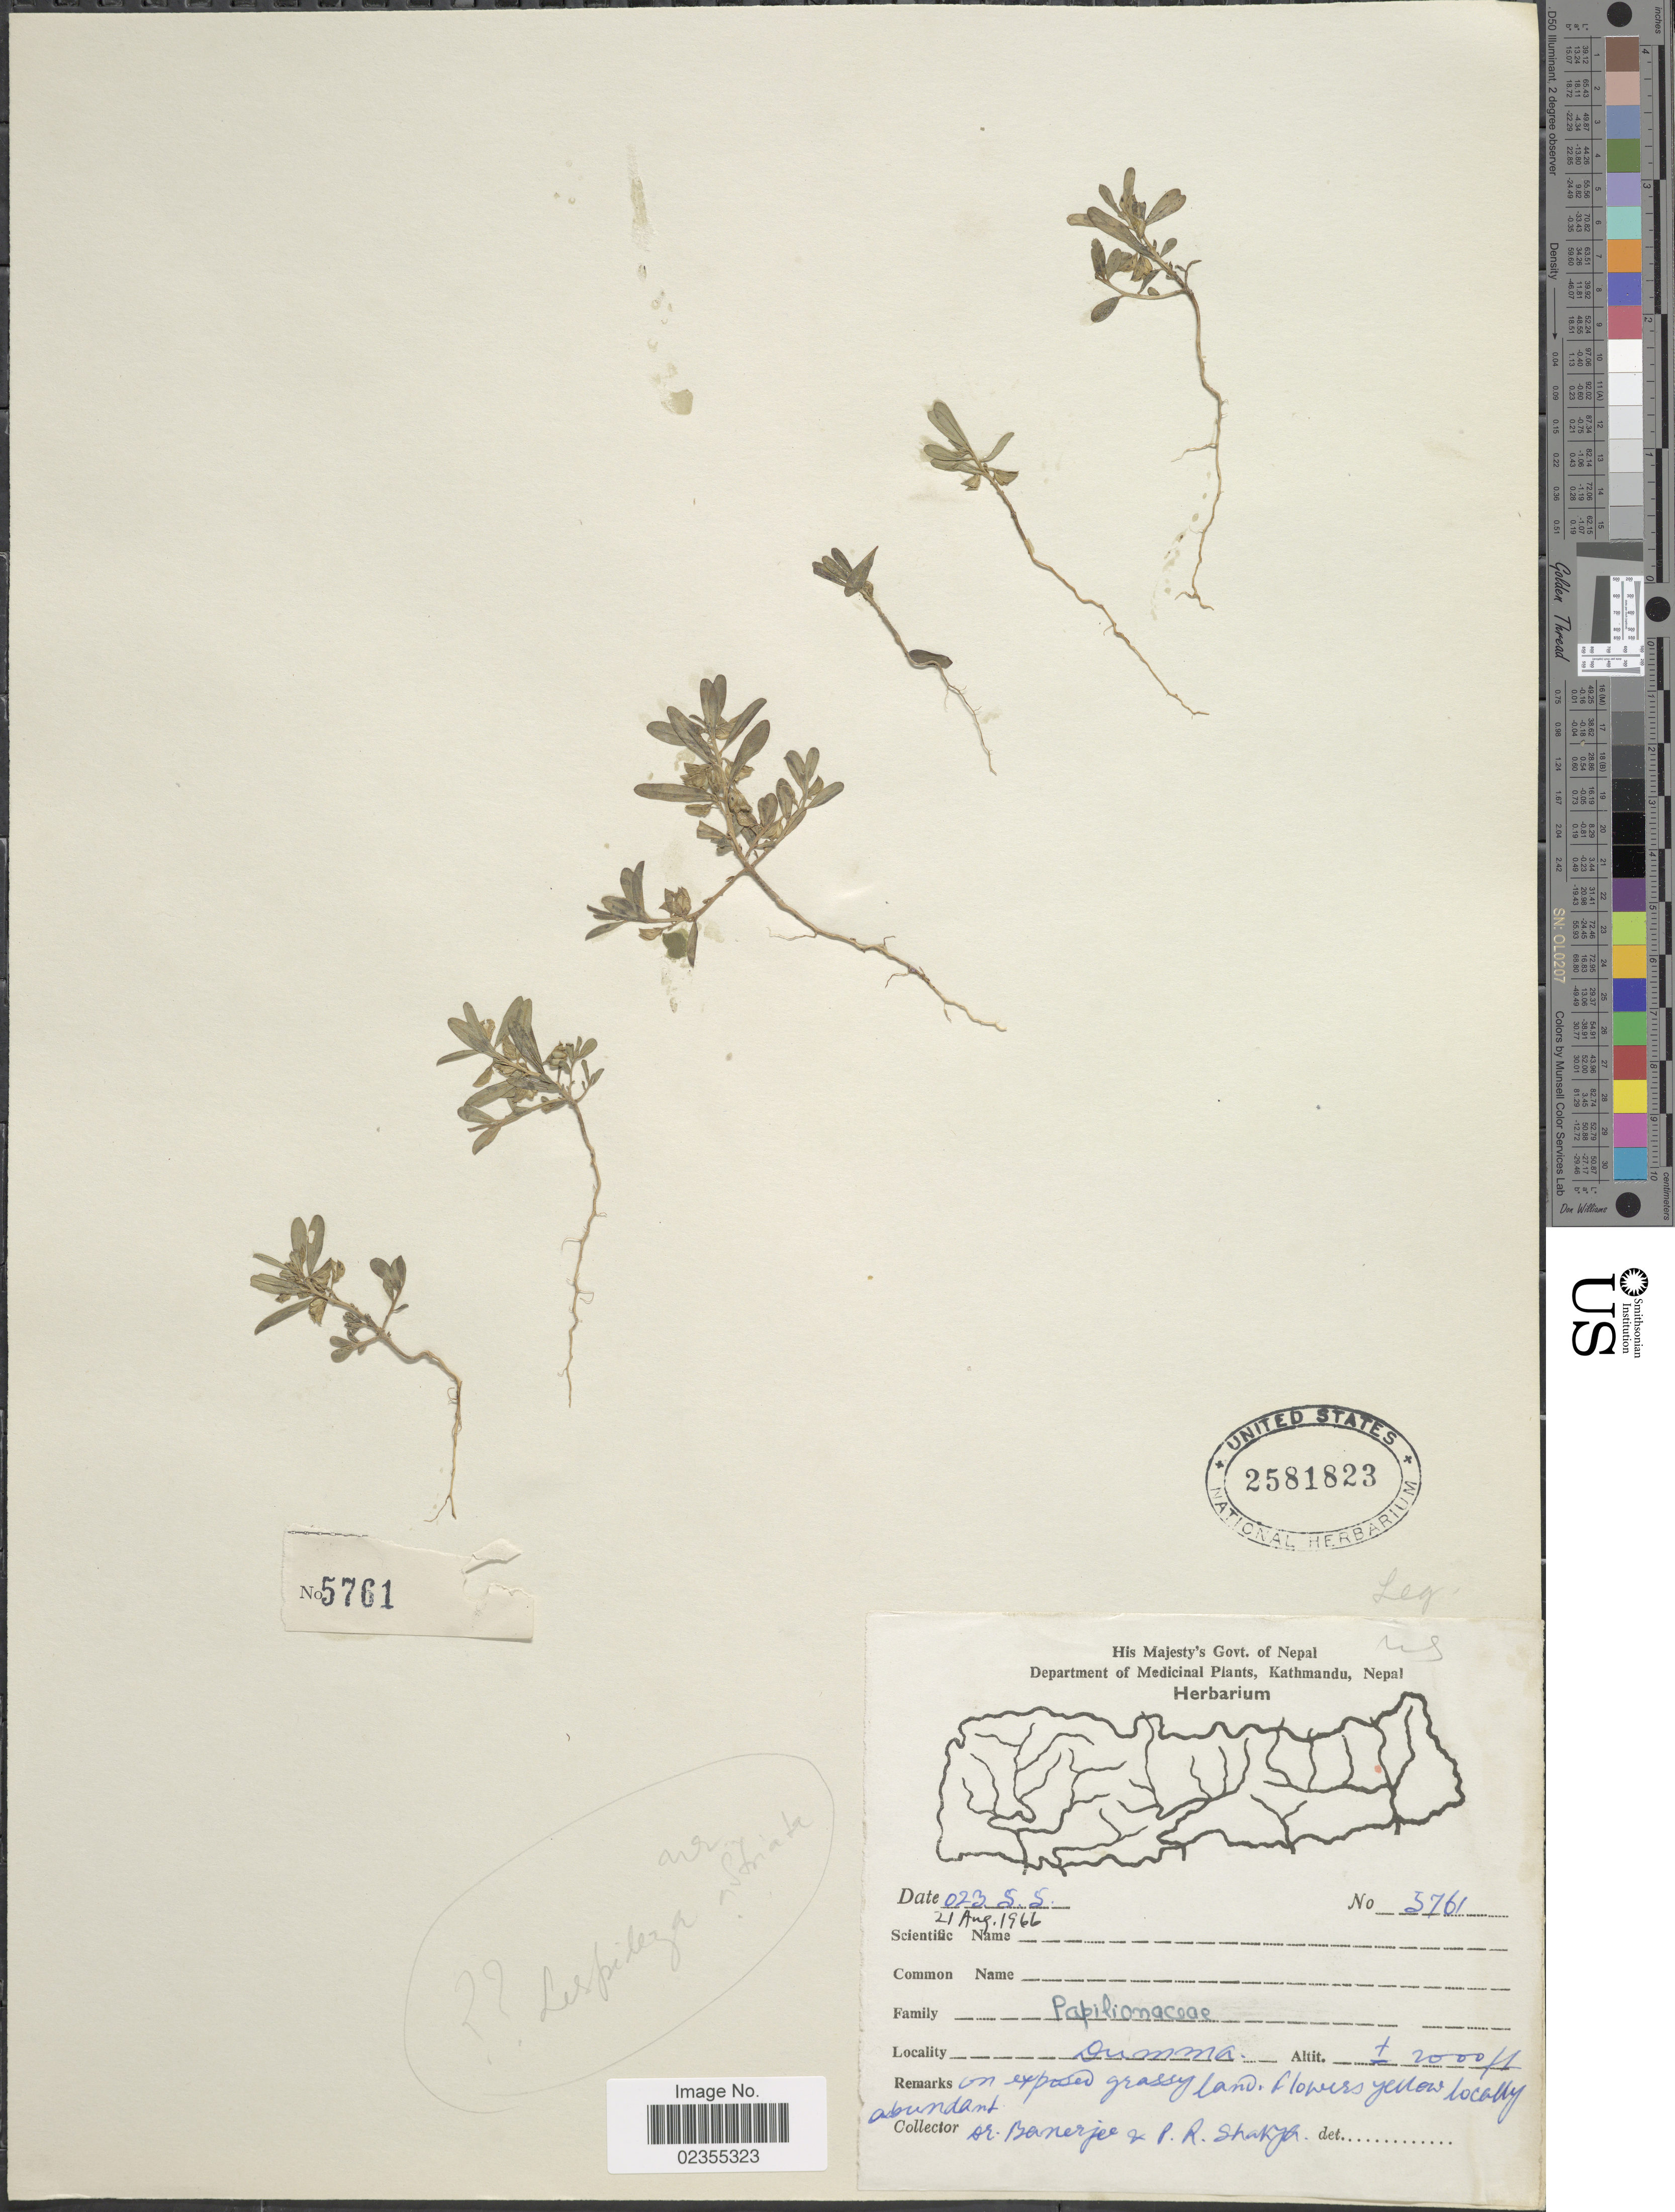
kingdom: Plantae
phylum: Tracheophyta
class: Magnoliopsida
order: Fabales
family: Fabaceae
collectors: -. Banerjee & P. Shakya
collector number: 5761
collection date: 1966-08-21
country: Nepal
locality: Dumma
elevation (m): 610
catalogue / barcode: US 2581823